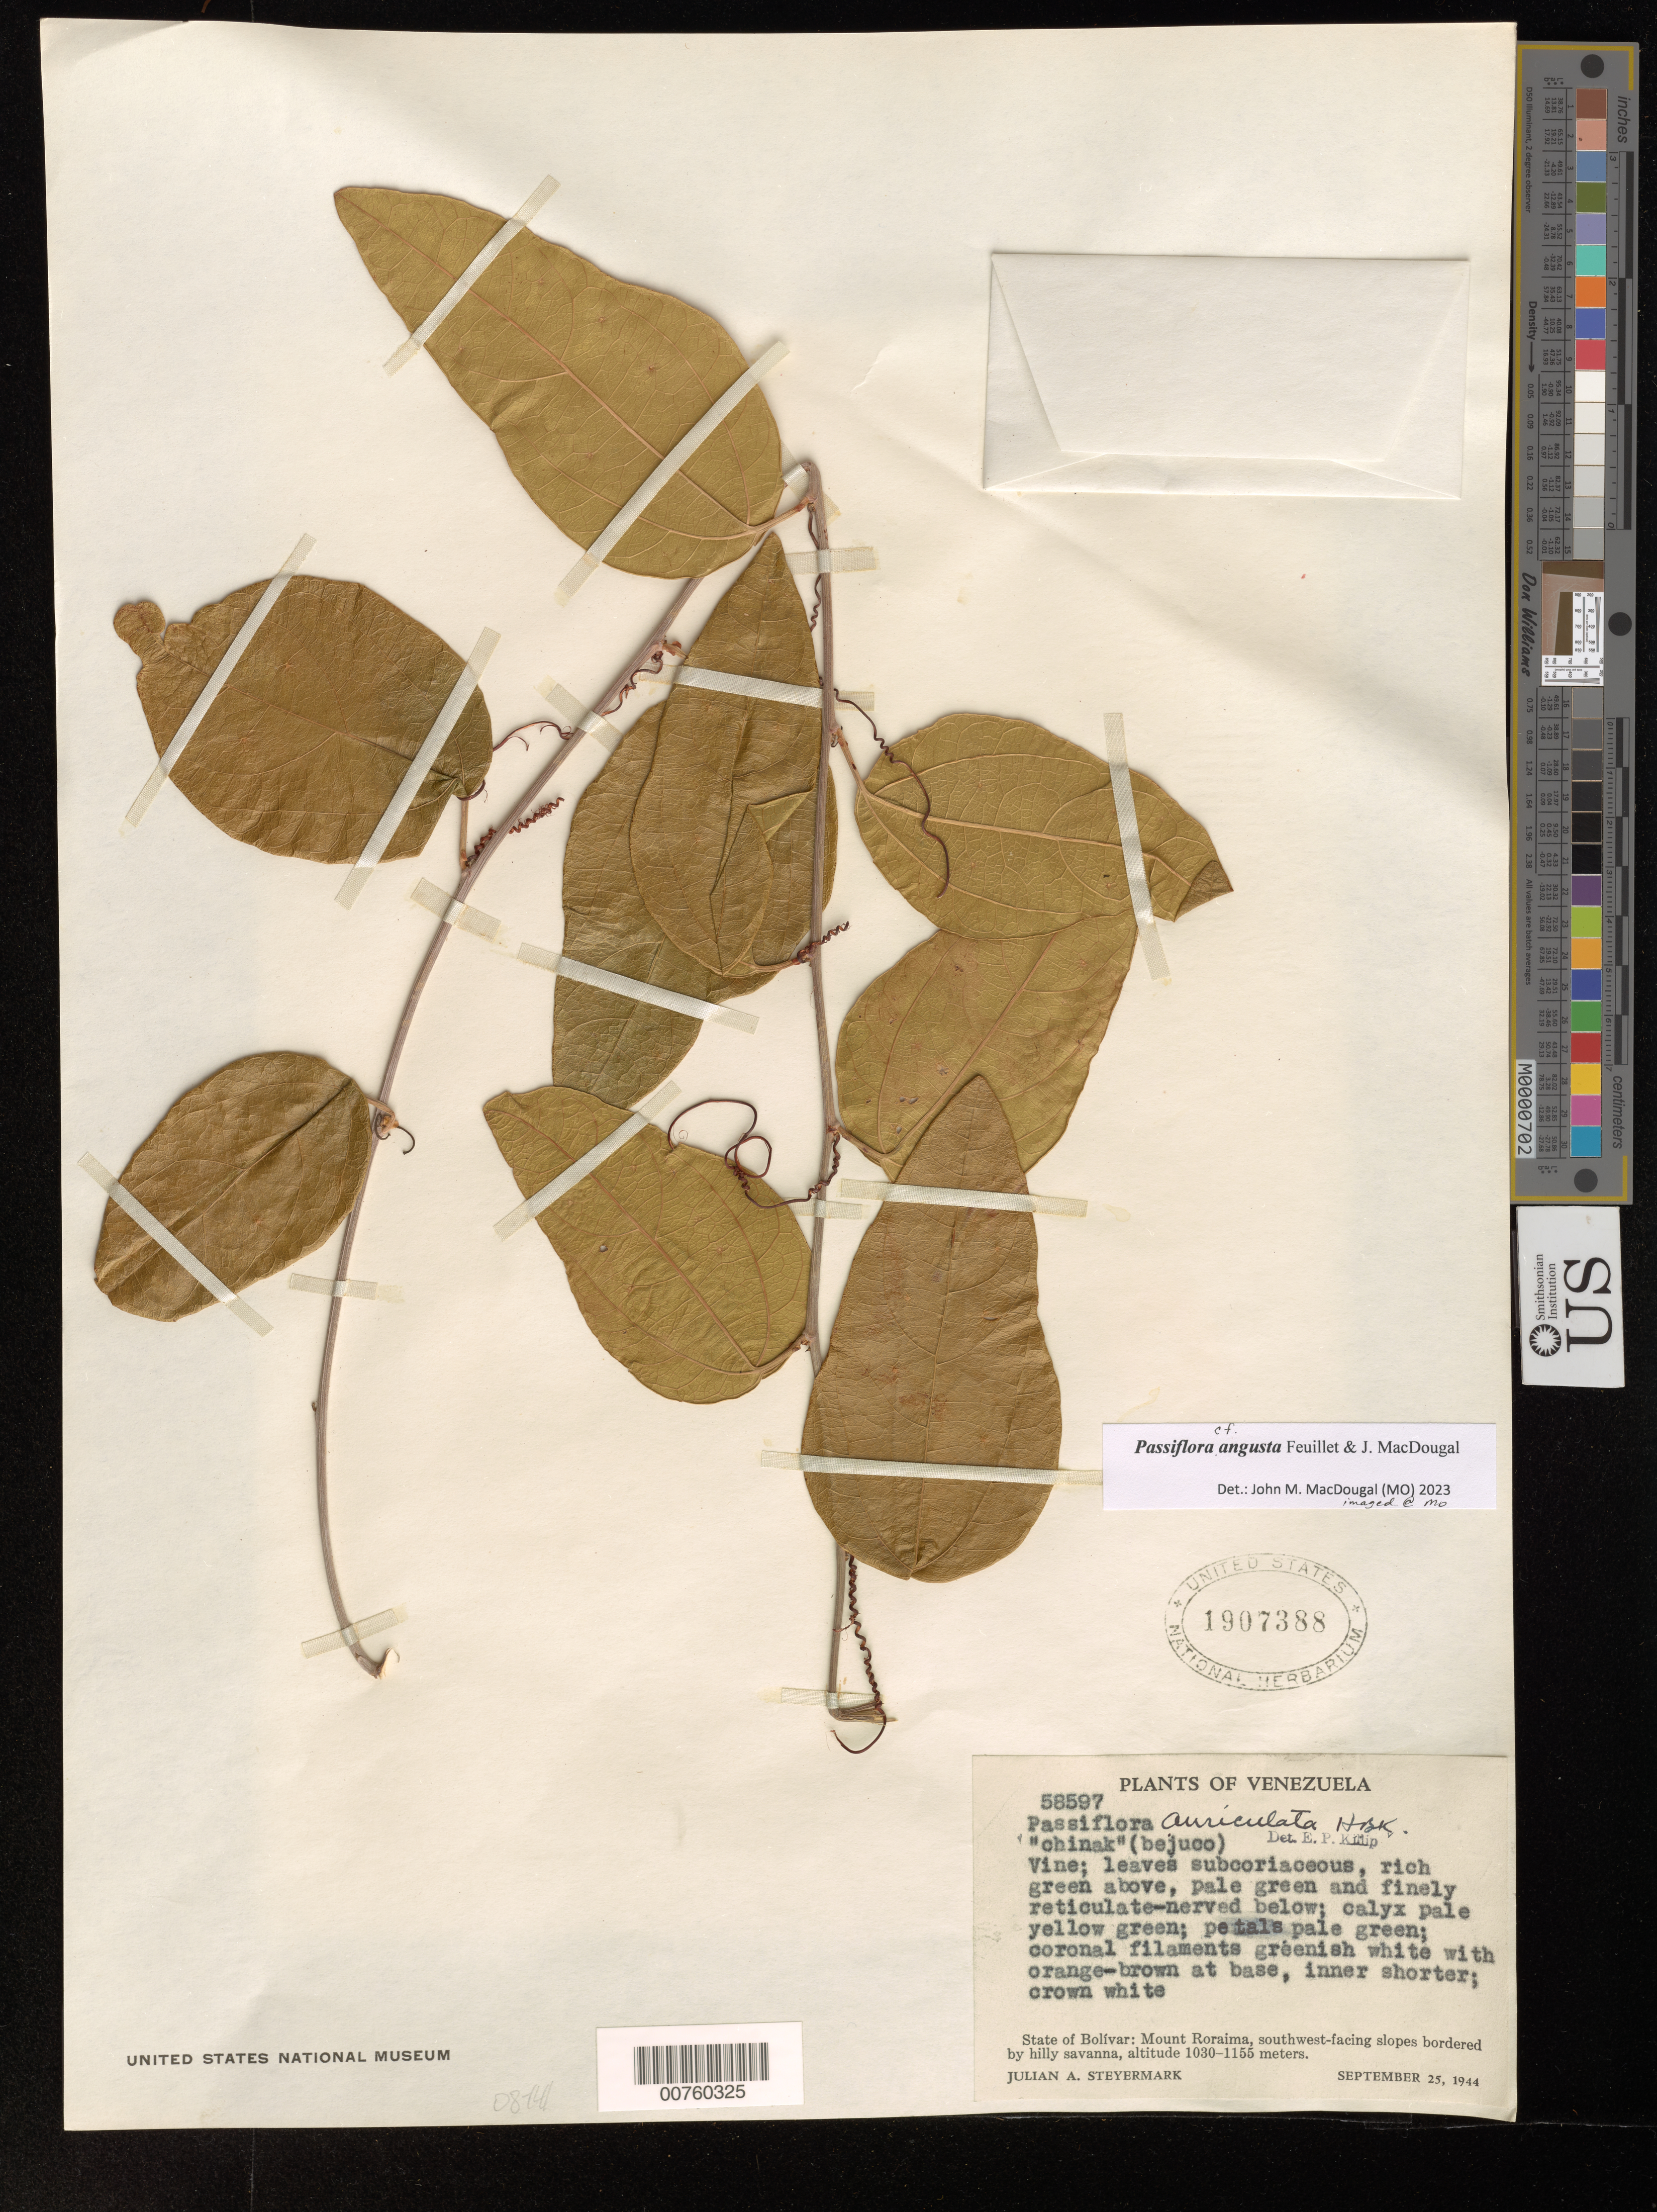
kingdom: Plantae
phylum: Tracheophyta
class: Magnoliopsida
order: Malpighiales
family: Passifloraceae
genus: Passiflora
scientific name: Passiflora angusta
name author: Feuillet & J.M. MacDougal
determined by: MacDougal, John M.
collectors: J. Steyermark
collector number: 58597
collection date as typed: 25-Sep-44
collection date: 1944-09-25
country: Venezuela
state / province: Bolívar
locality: Gran Sabana, Mt. Roraima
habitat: SW-facing slopes bordered by hilly savanna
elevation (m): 1030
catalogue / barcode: US 1907388